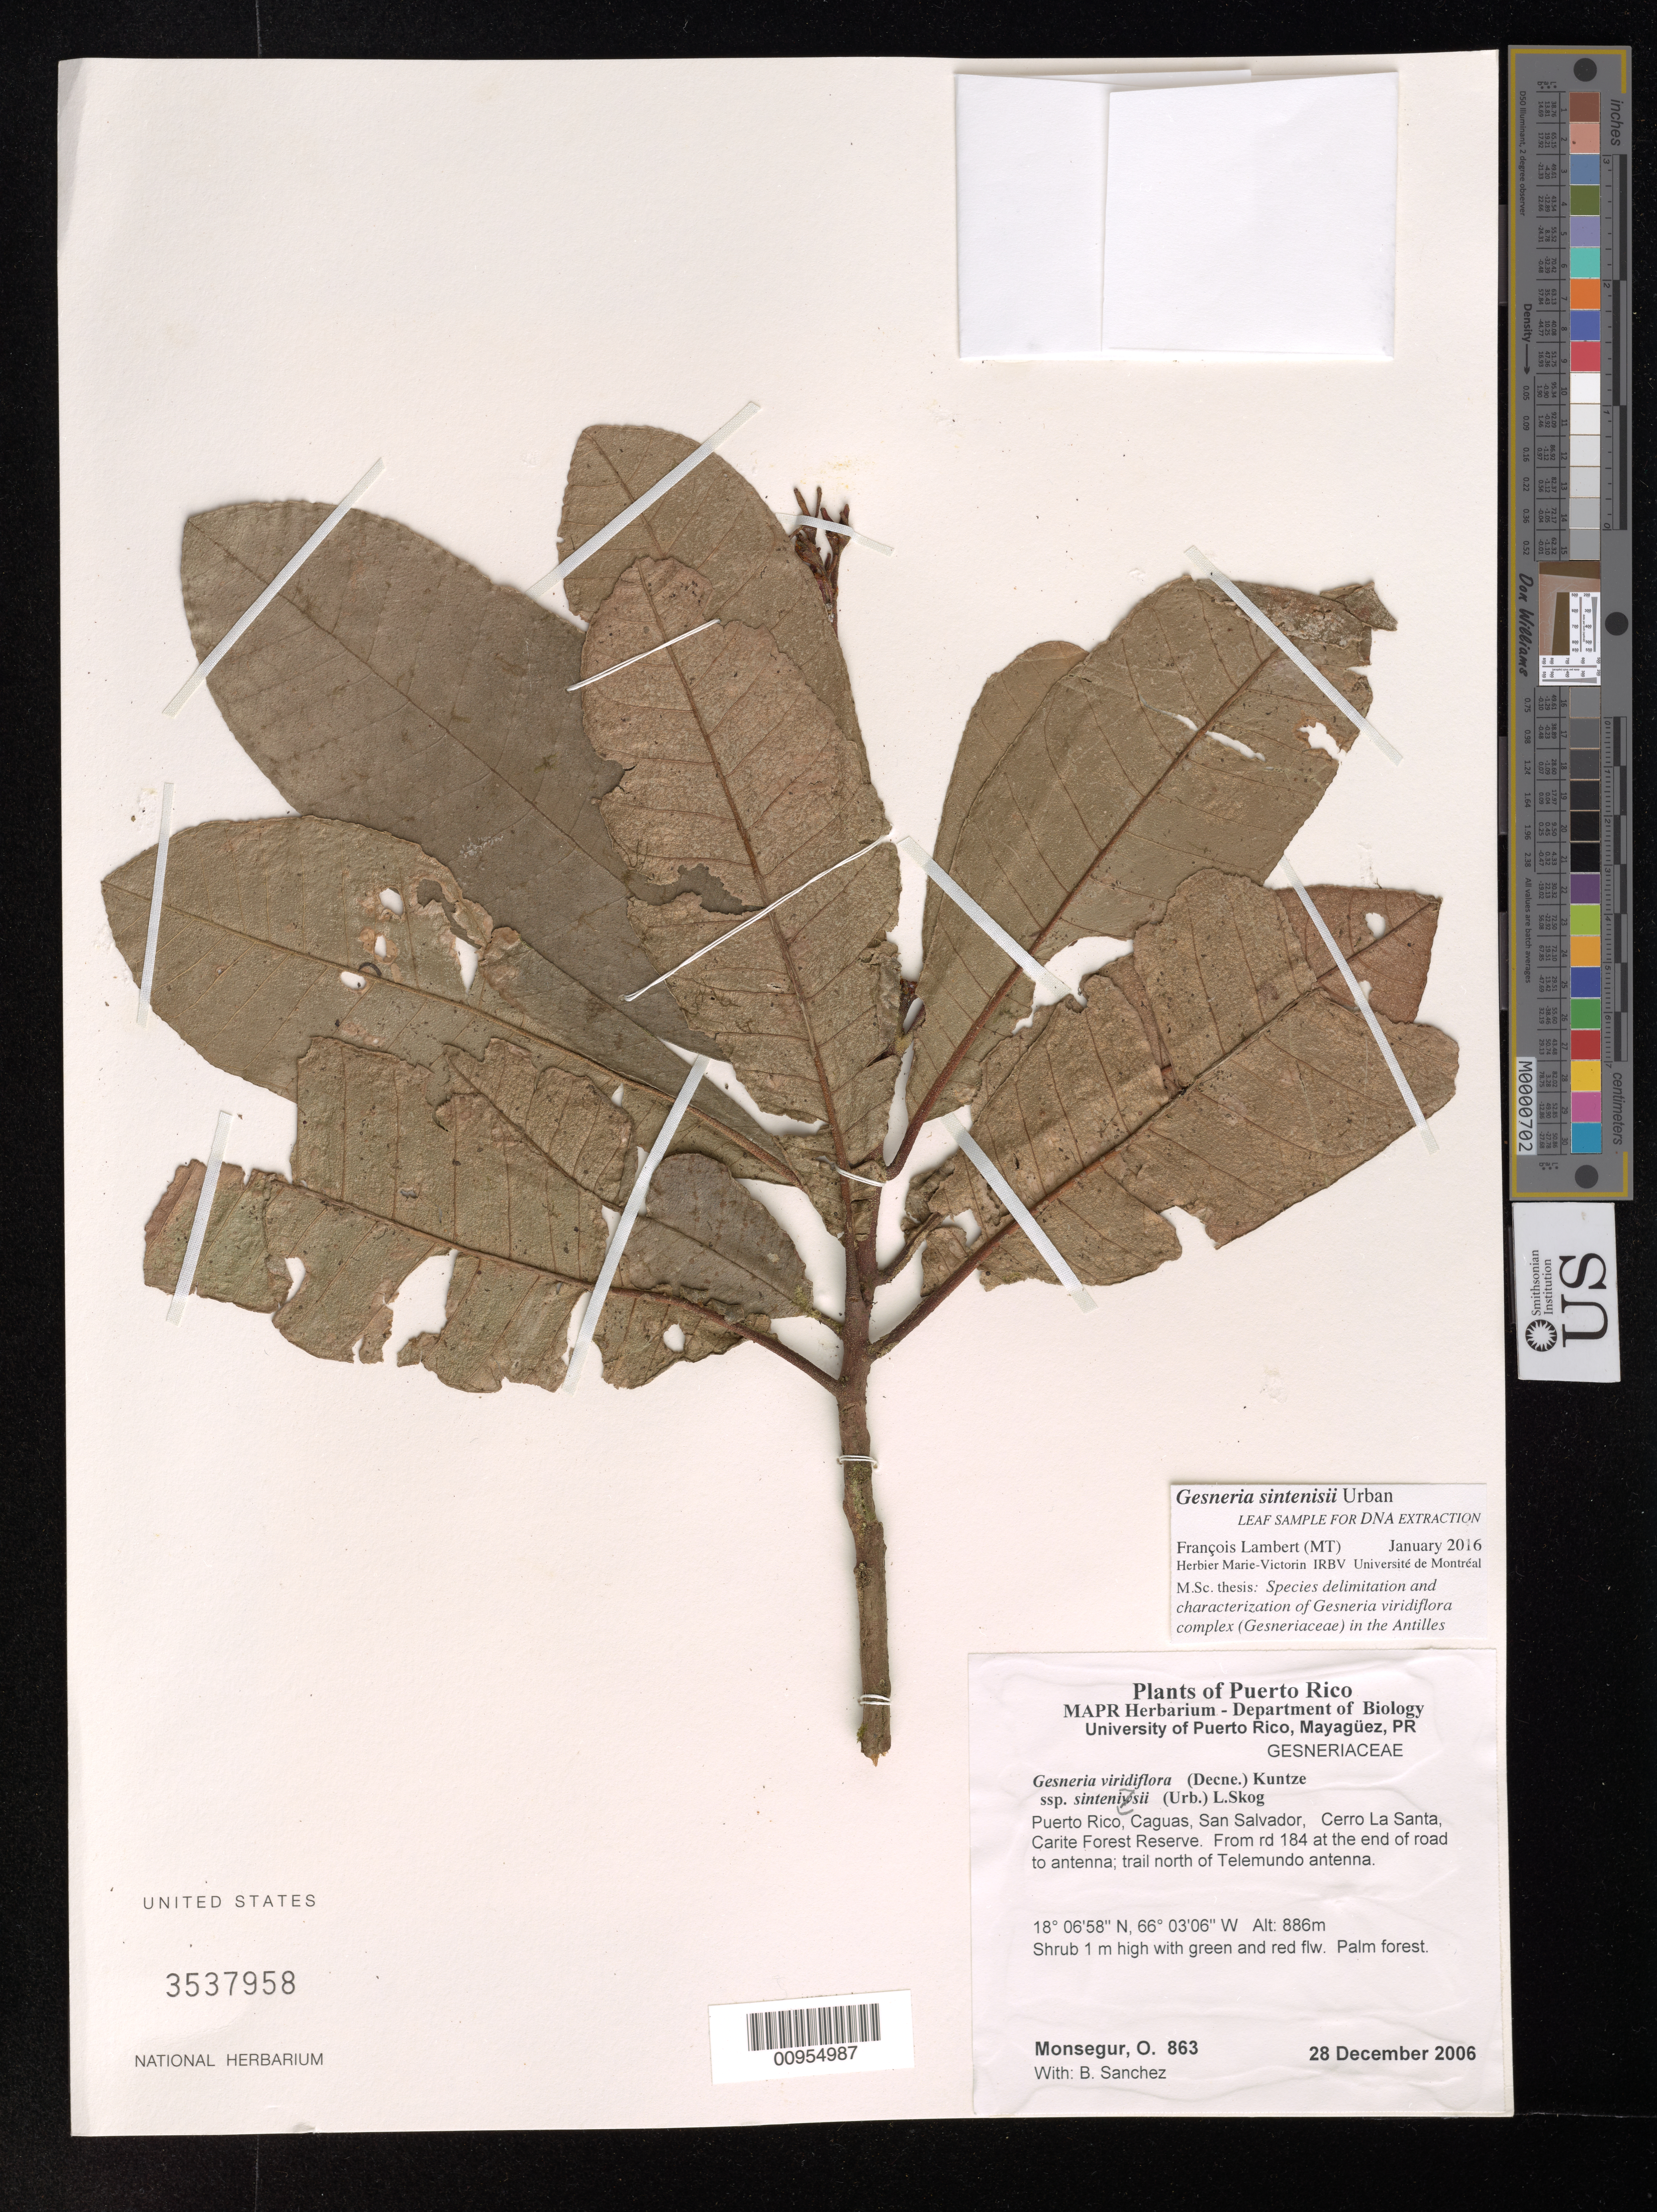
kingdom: Plantae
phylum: Tracheophyta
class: Magnoliopsida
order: Lamiales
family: Gesneriaceae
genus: Gesneria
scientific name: Gesneria sintenisii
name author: Urb.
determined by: Lambert, Francois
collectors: O. Monsegur & B. Sánchez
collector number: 863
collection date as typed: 28 Dec 2006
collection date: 2006-12-28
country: Puerto Rico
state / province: Caguas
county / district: San Salvador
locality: Carite Forest Reserve. Cerro La Santa, from rd 184 at the end of road to antenna; trail north of Telemundo antenna.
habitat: Palm forest.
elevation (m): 886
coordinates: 18.065808, 66.030624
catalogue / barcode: US 3537958